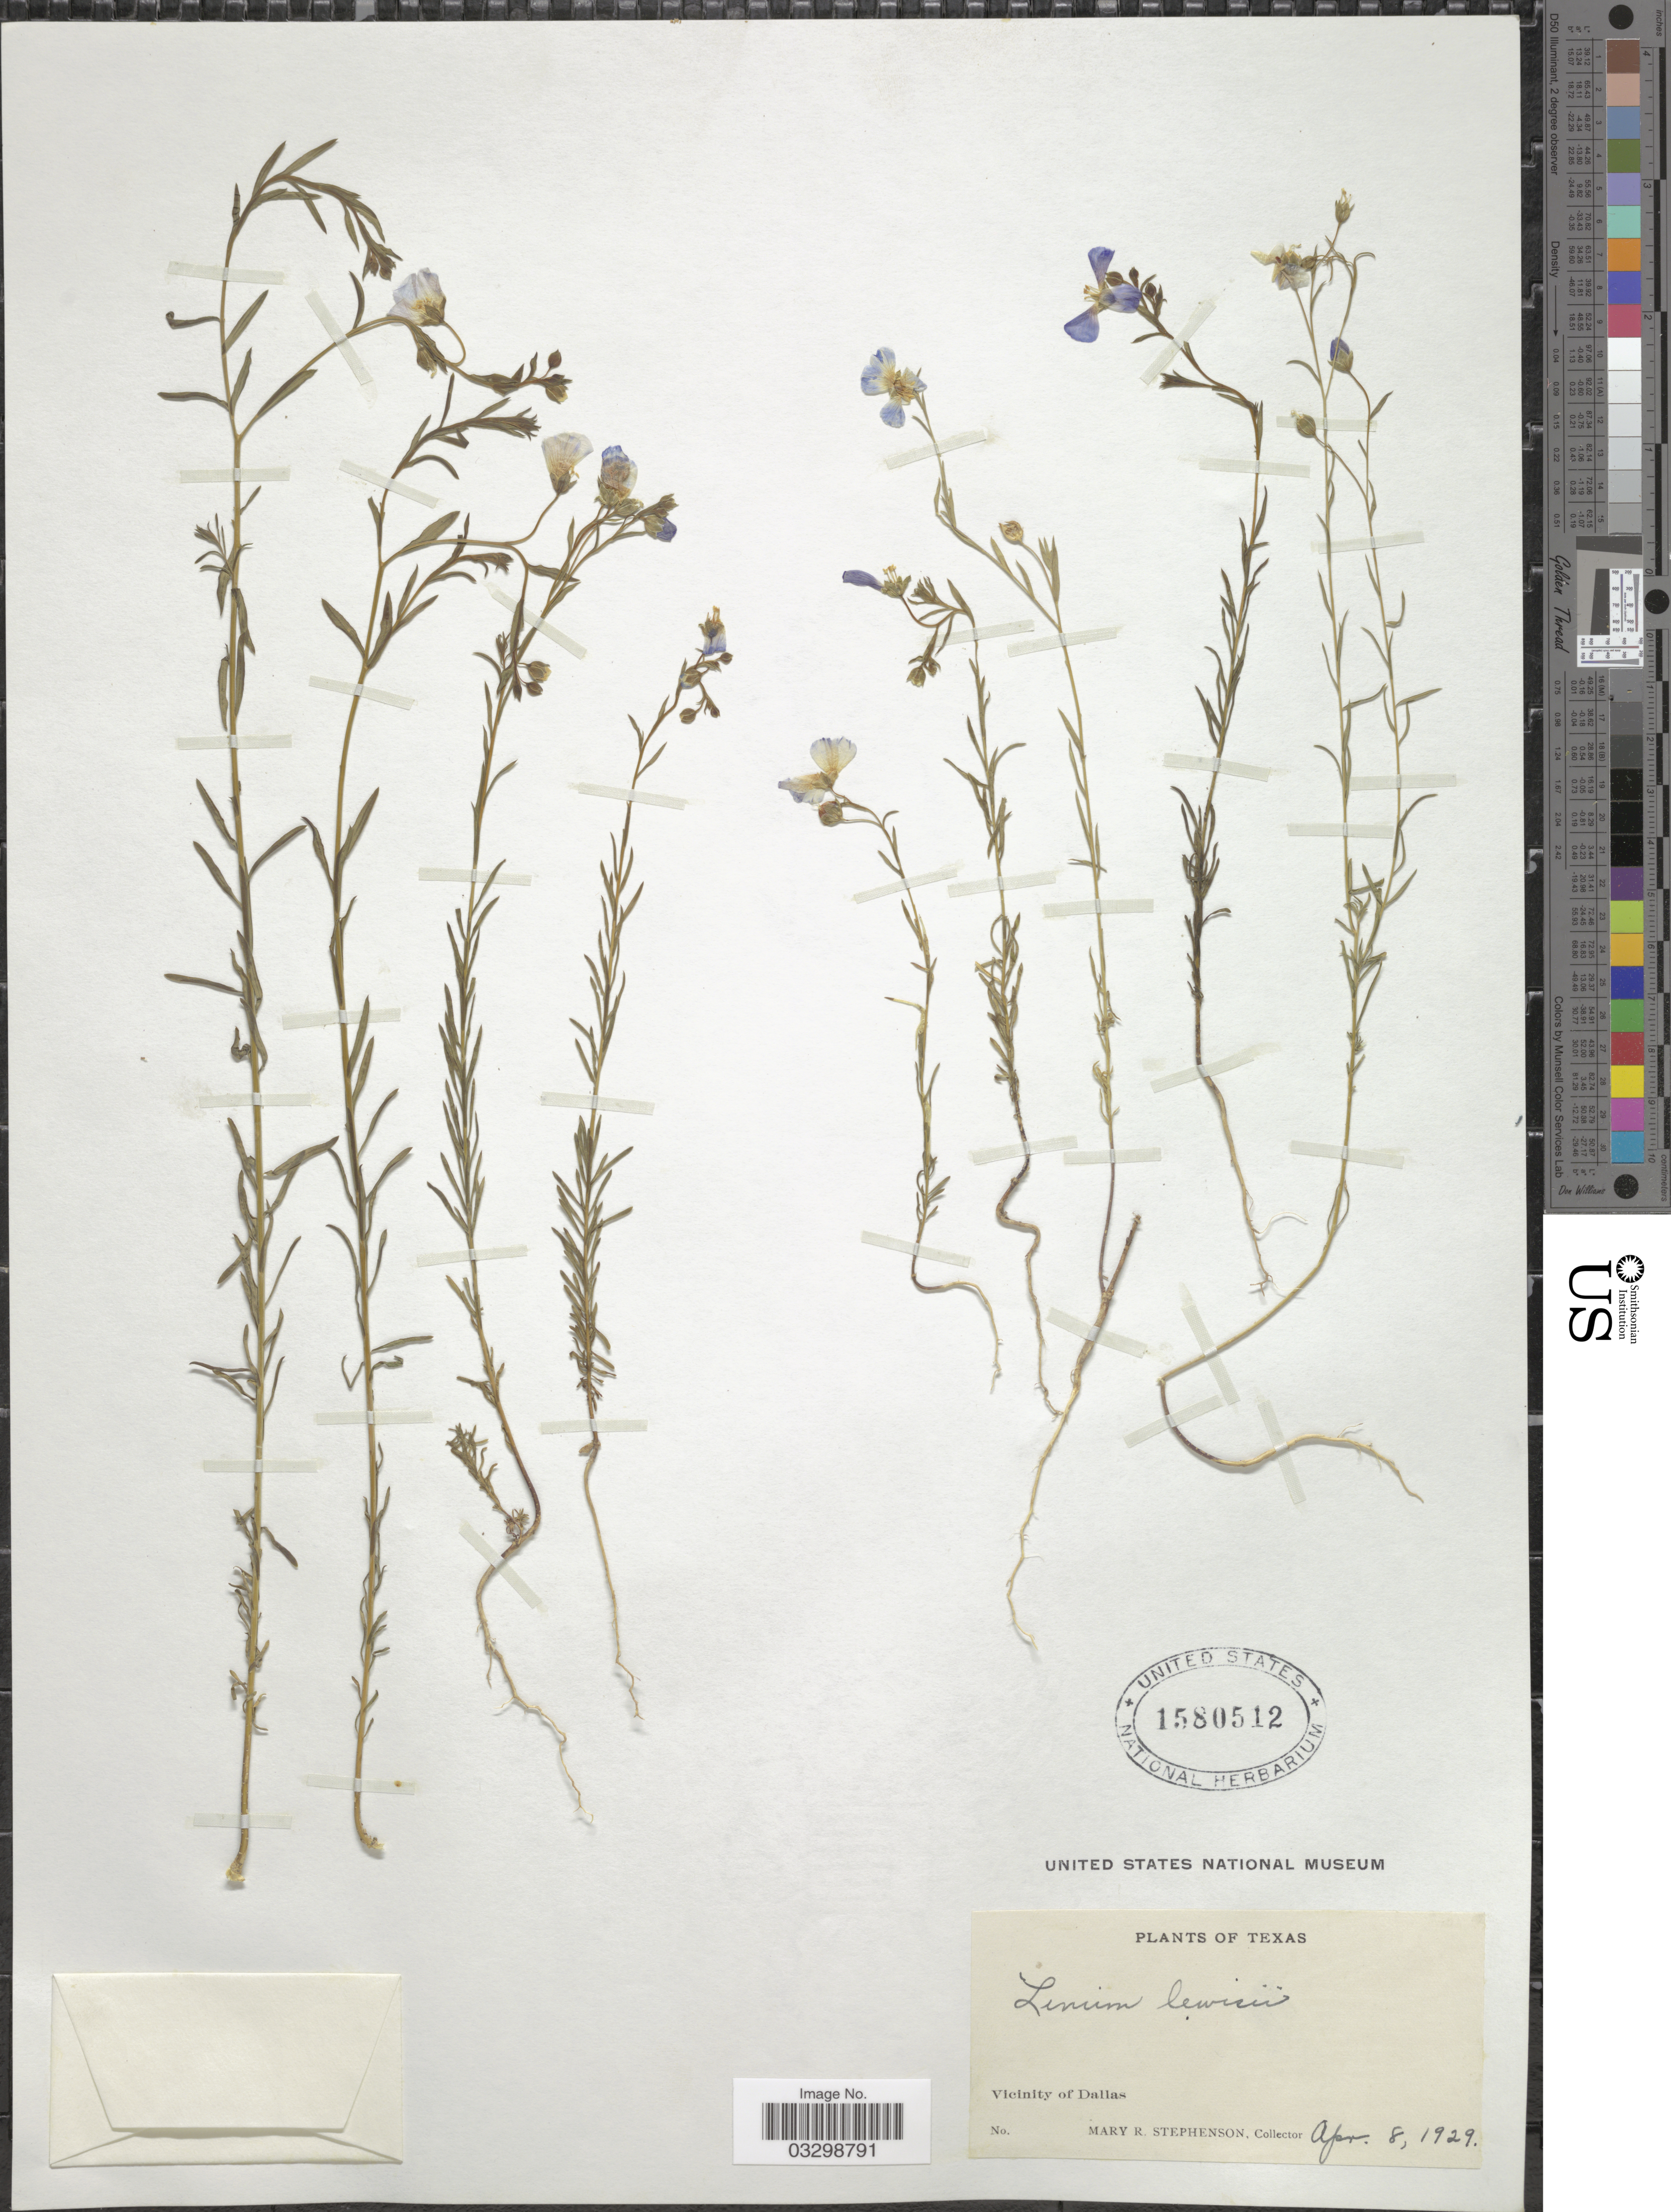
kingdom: Plantae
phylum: Tracheophyta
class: Magnoliopsida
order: Malpighiales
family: Linaceae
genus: Linum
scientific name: Linum lewisii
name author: Pursh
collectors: M. Stephenson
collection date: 1929-04-08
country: United States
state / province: Texas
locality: Vicinity of Dallas.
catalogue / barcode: US 1580512